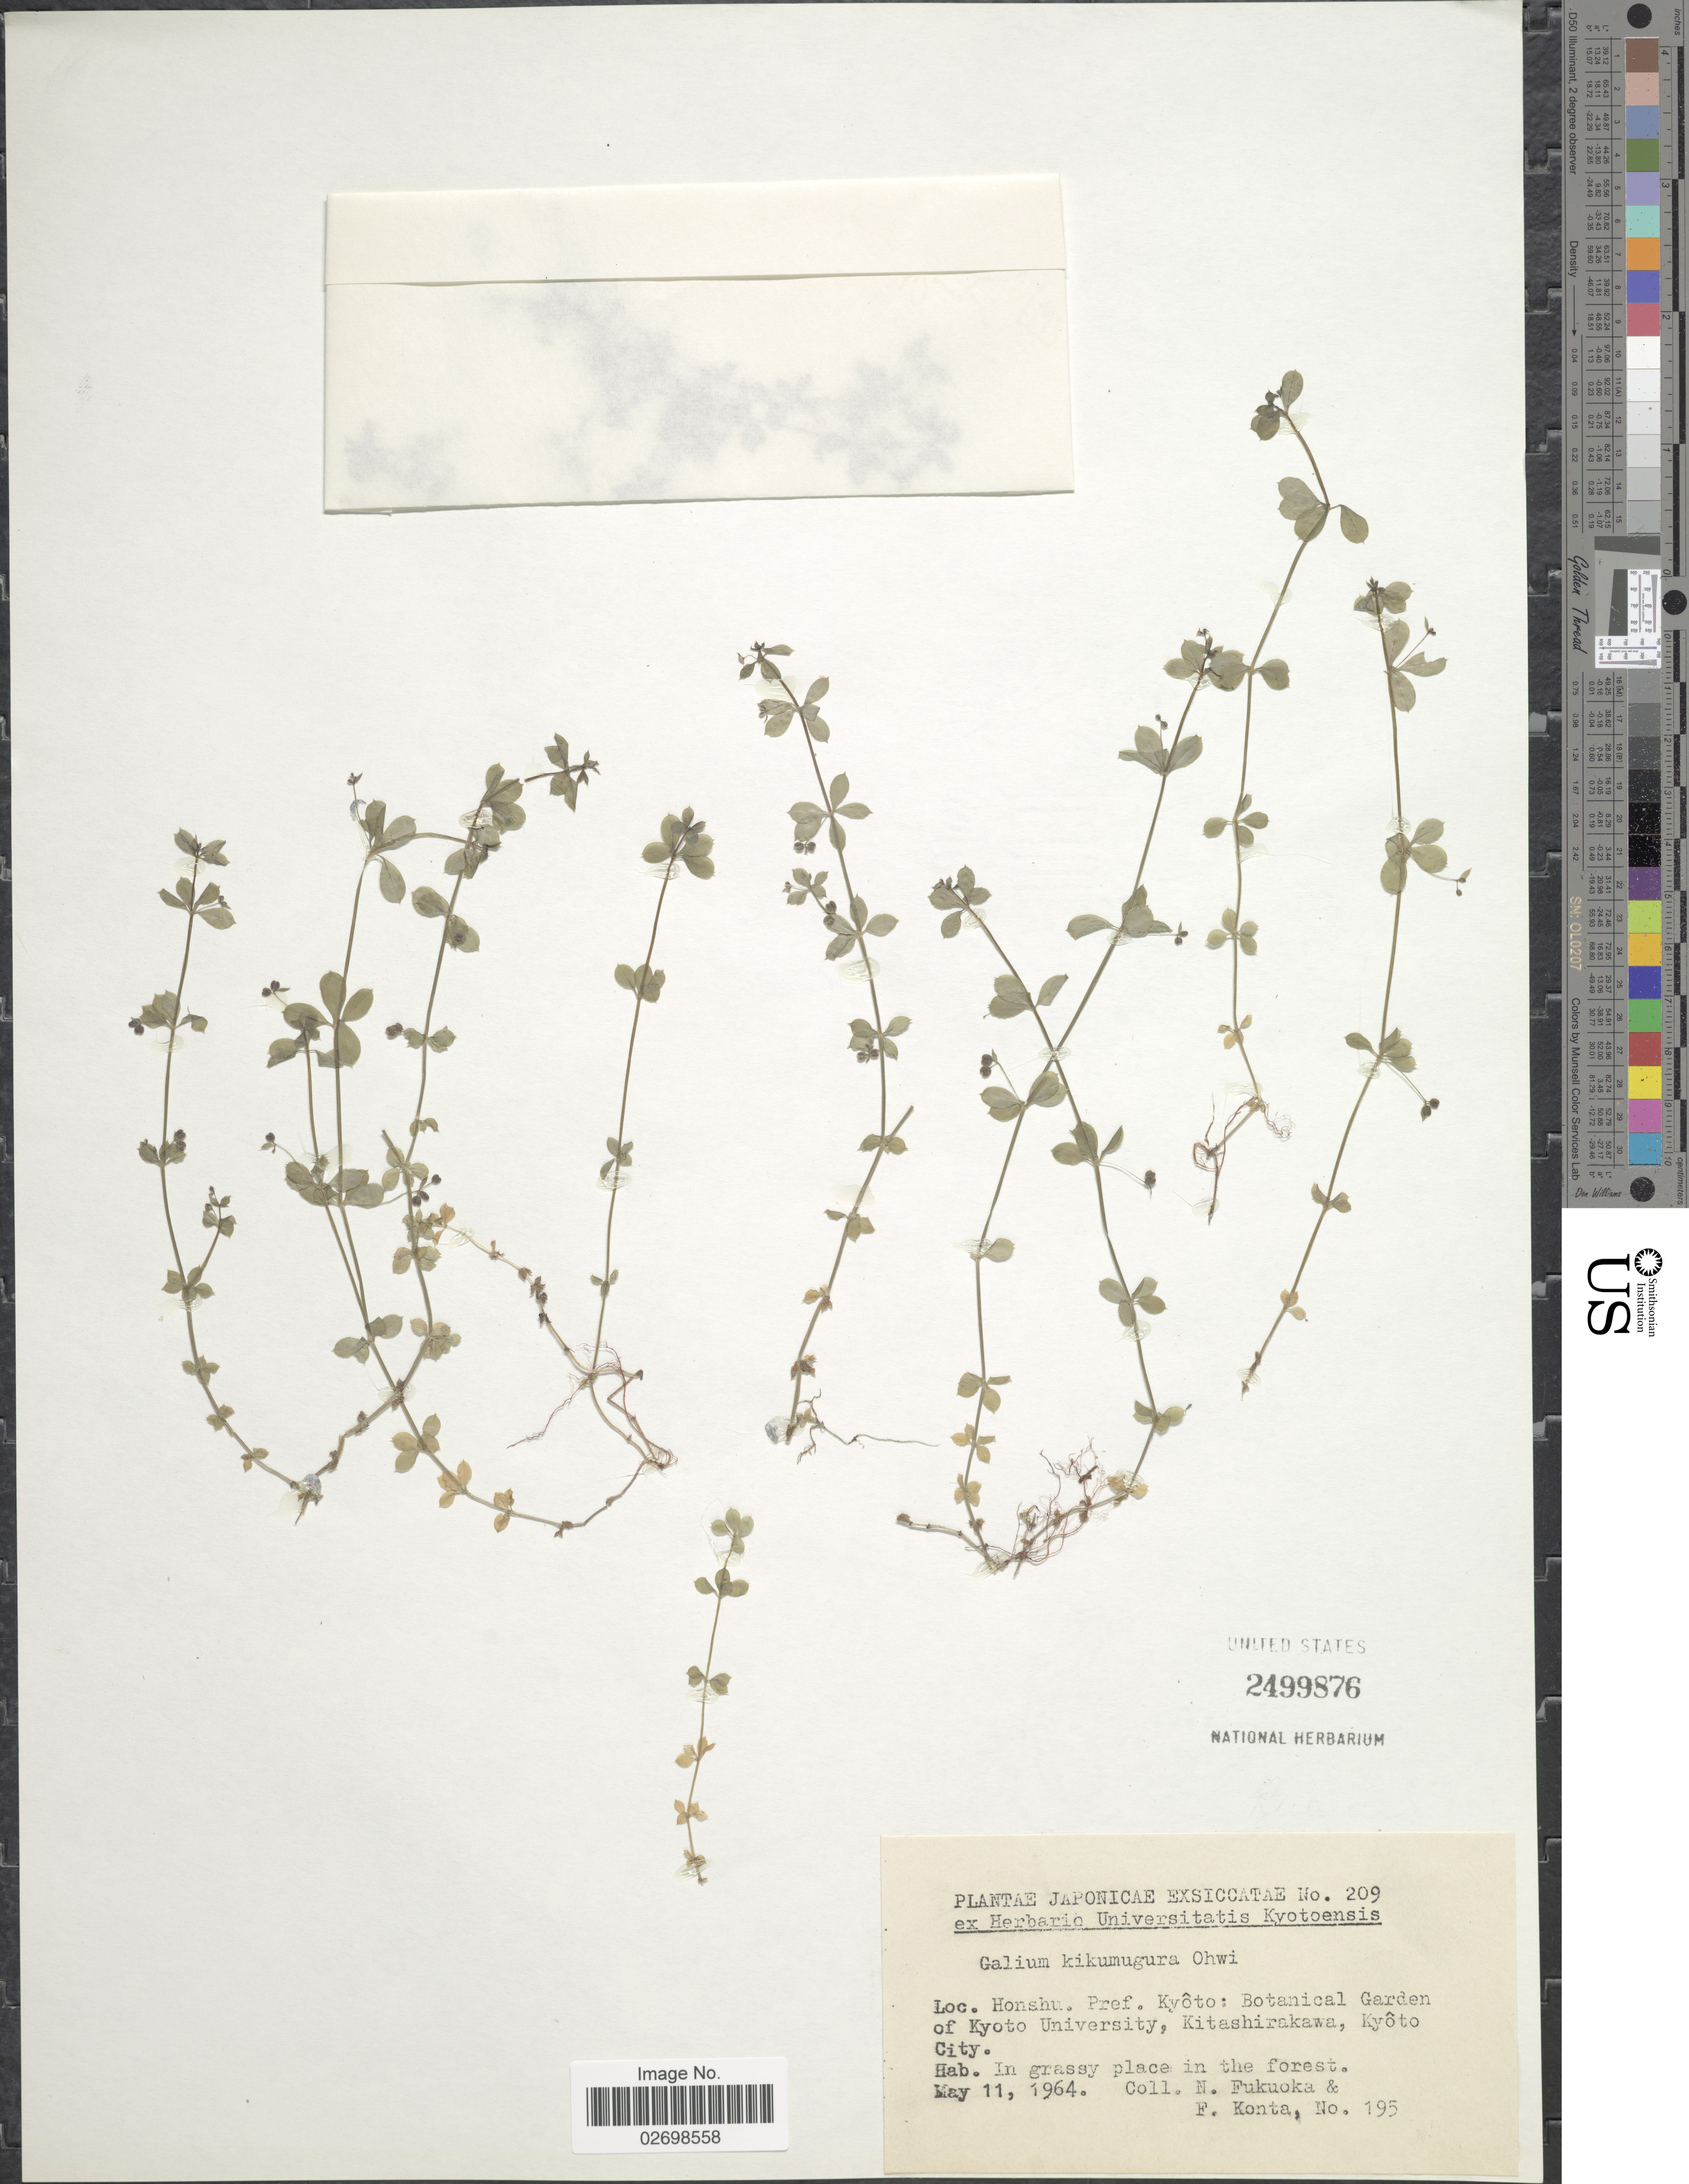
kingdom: Plantae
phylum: Tracheophyta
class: Magnoliopsida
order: Gentianales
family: Rubiaceae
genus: Galium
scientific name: Galium kikumugura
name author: Ohwi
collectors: N. Fukuoka & F. Konta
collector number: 195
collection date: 1964-05-11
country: Japan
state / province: Kyoto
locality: Honshu, Botanical Garden of Kyoto University, Kitashirakawa, Kyoto City, in grassy place in the forest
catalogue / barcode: US 2499876